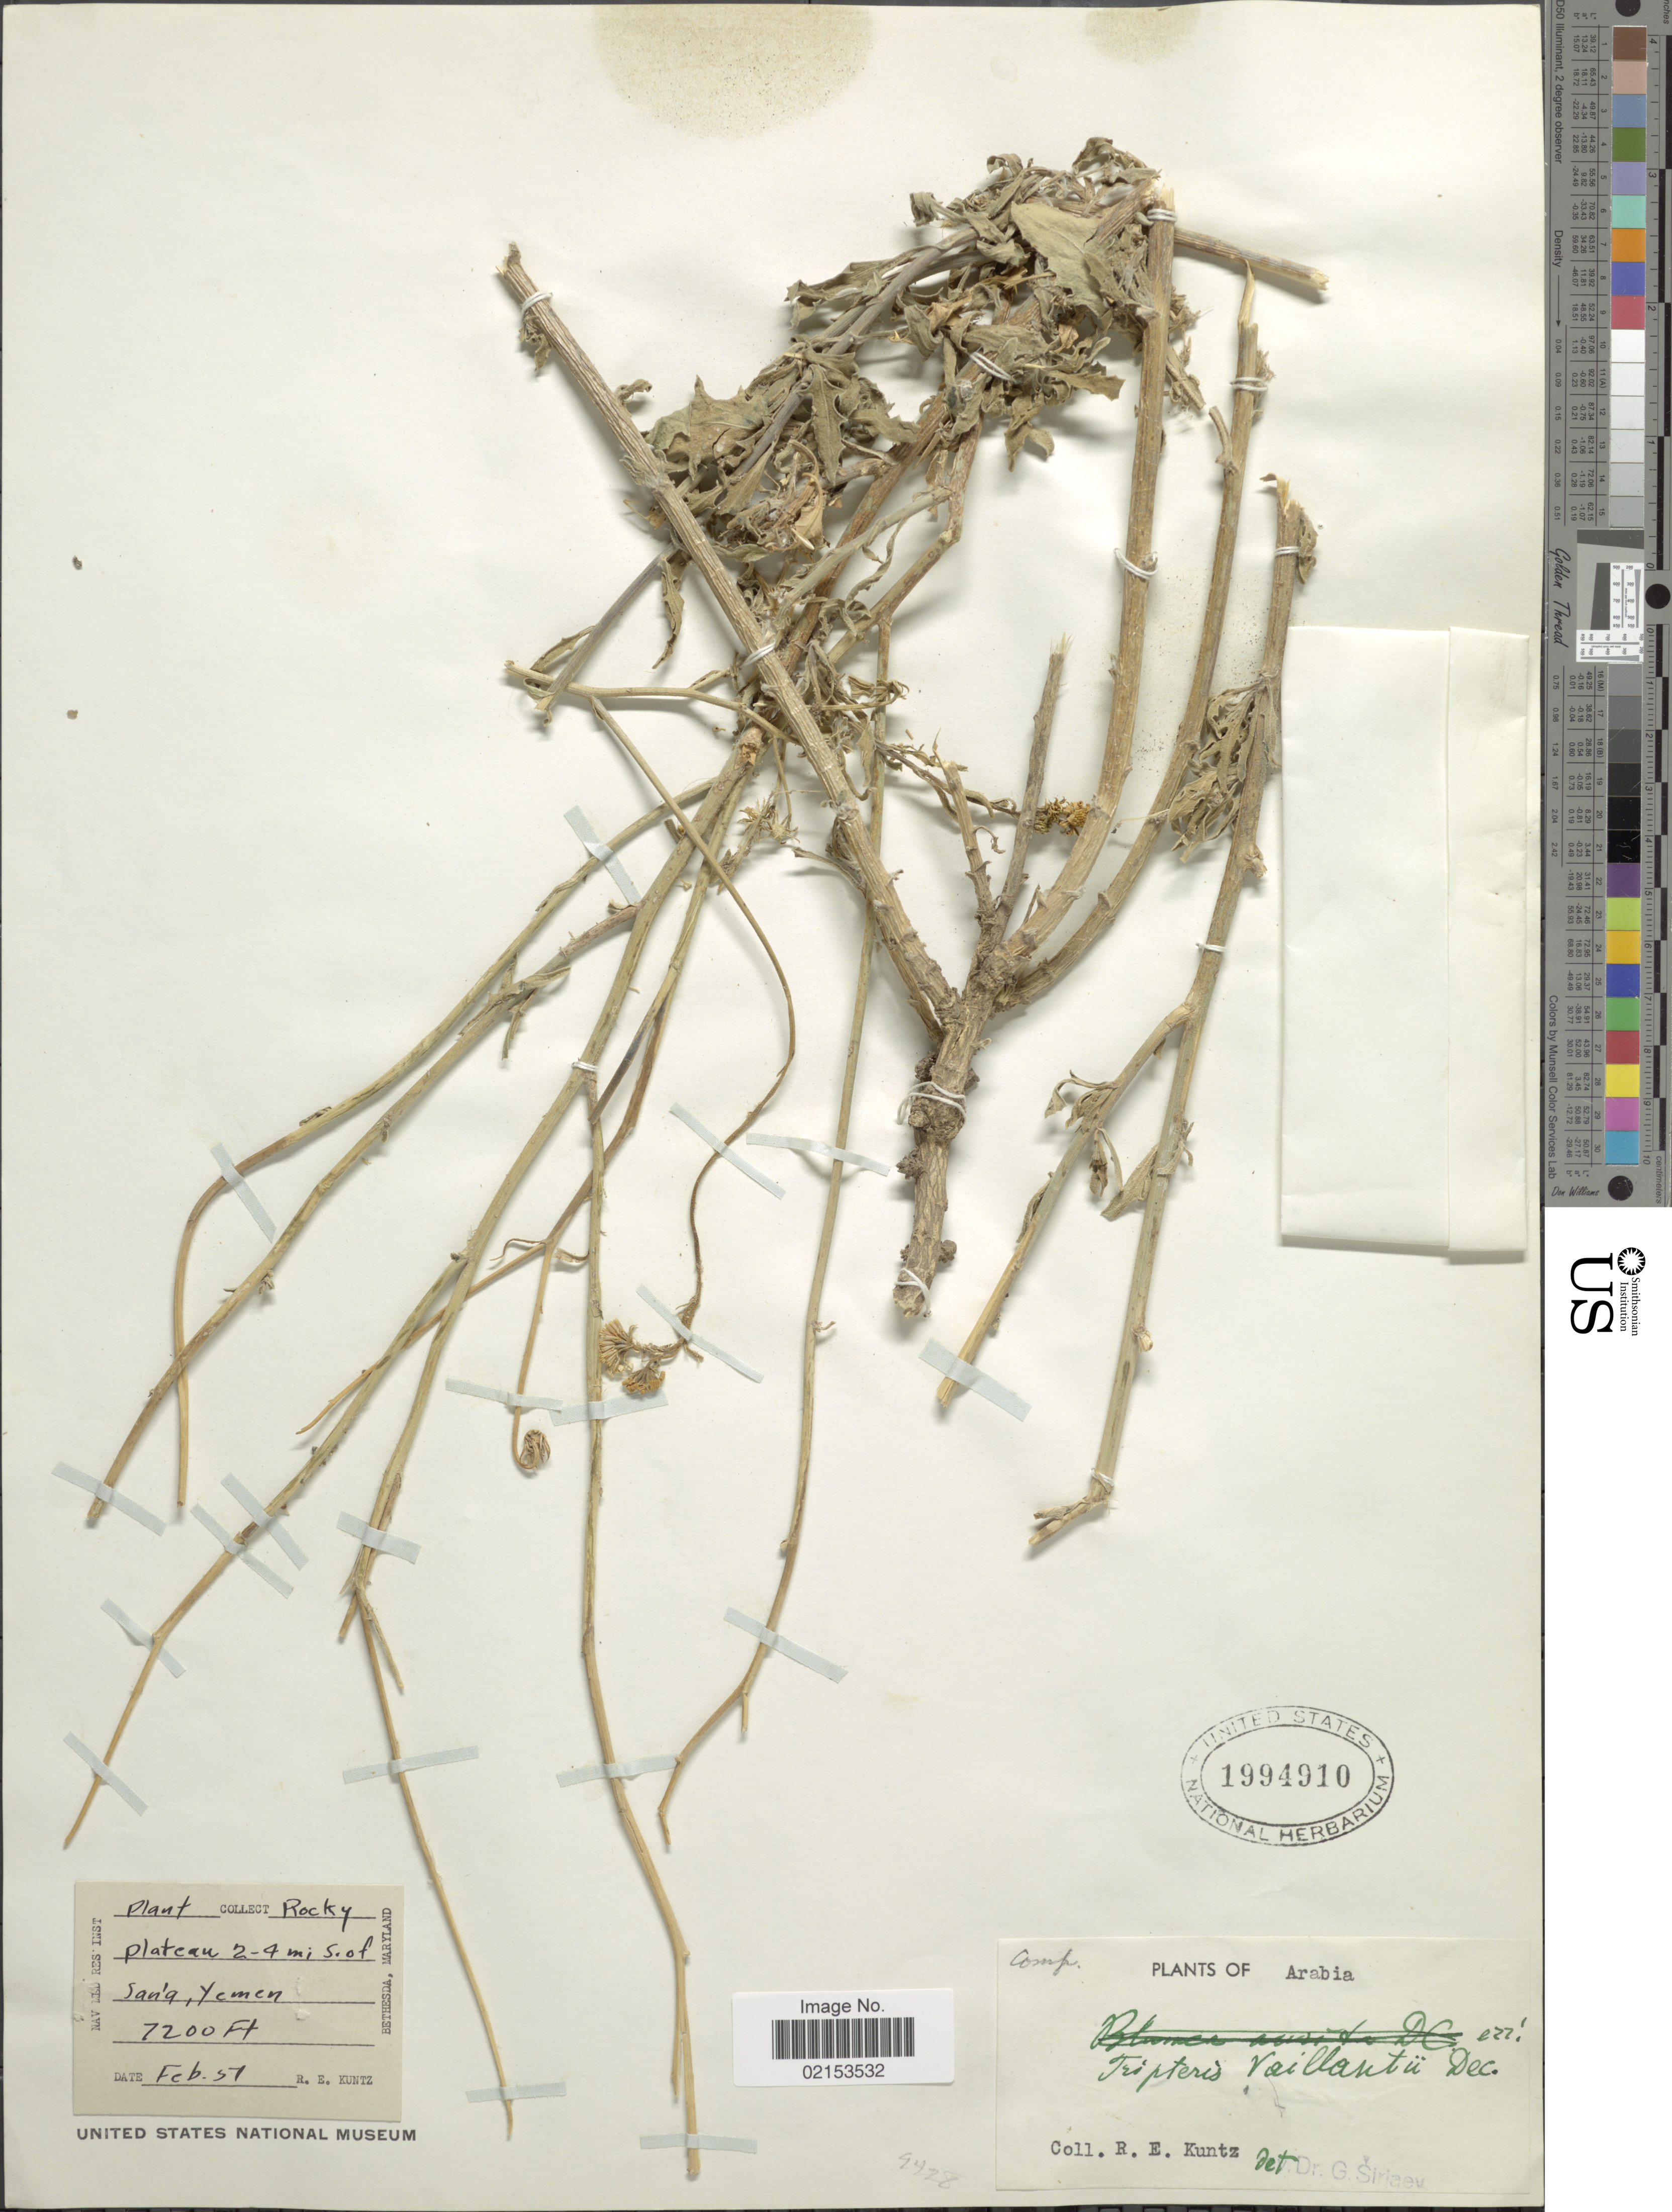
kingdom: Plantae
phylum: Tracheophyta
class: Magnoliopsida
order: Asterales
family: Asteraceae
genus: Tripteris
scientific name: Tripteris vaillantii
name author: Decne.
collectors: R. E. Kuntz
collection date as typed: Transcribed d/m/y: /2/51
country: Yemen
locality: Plateau 2-4 mi S. of San'g Yemen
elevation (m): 2195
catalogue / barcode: US 1994910